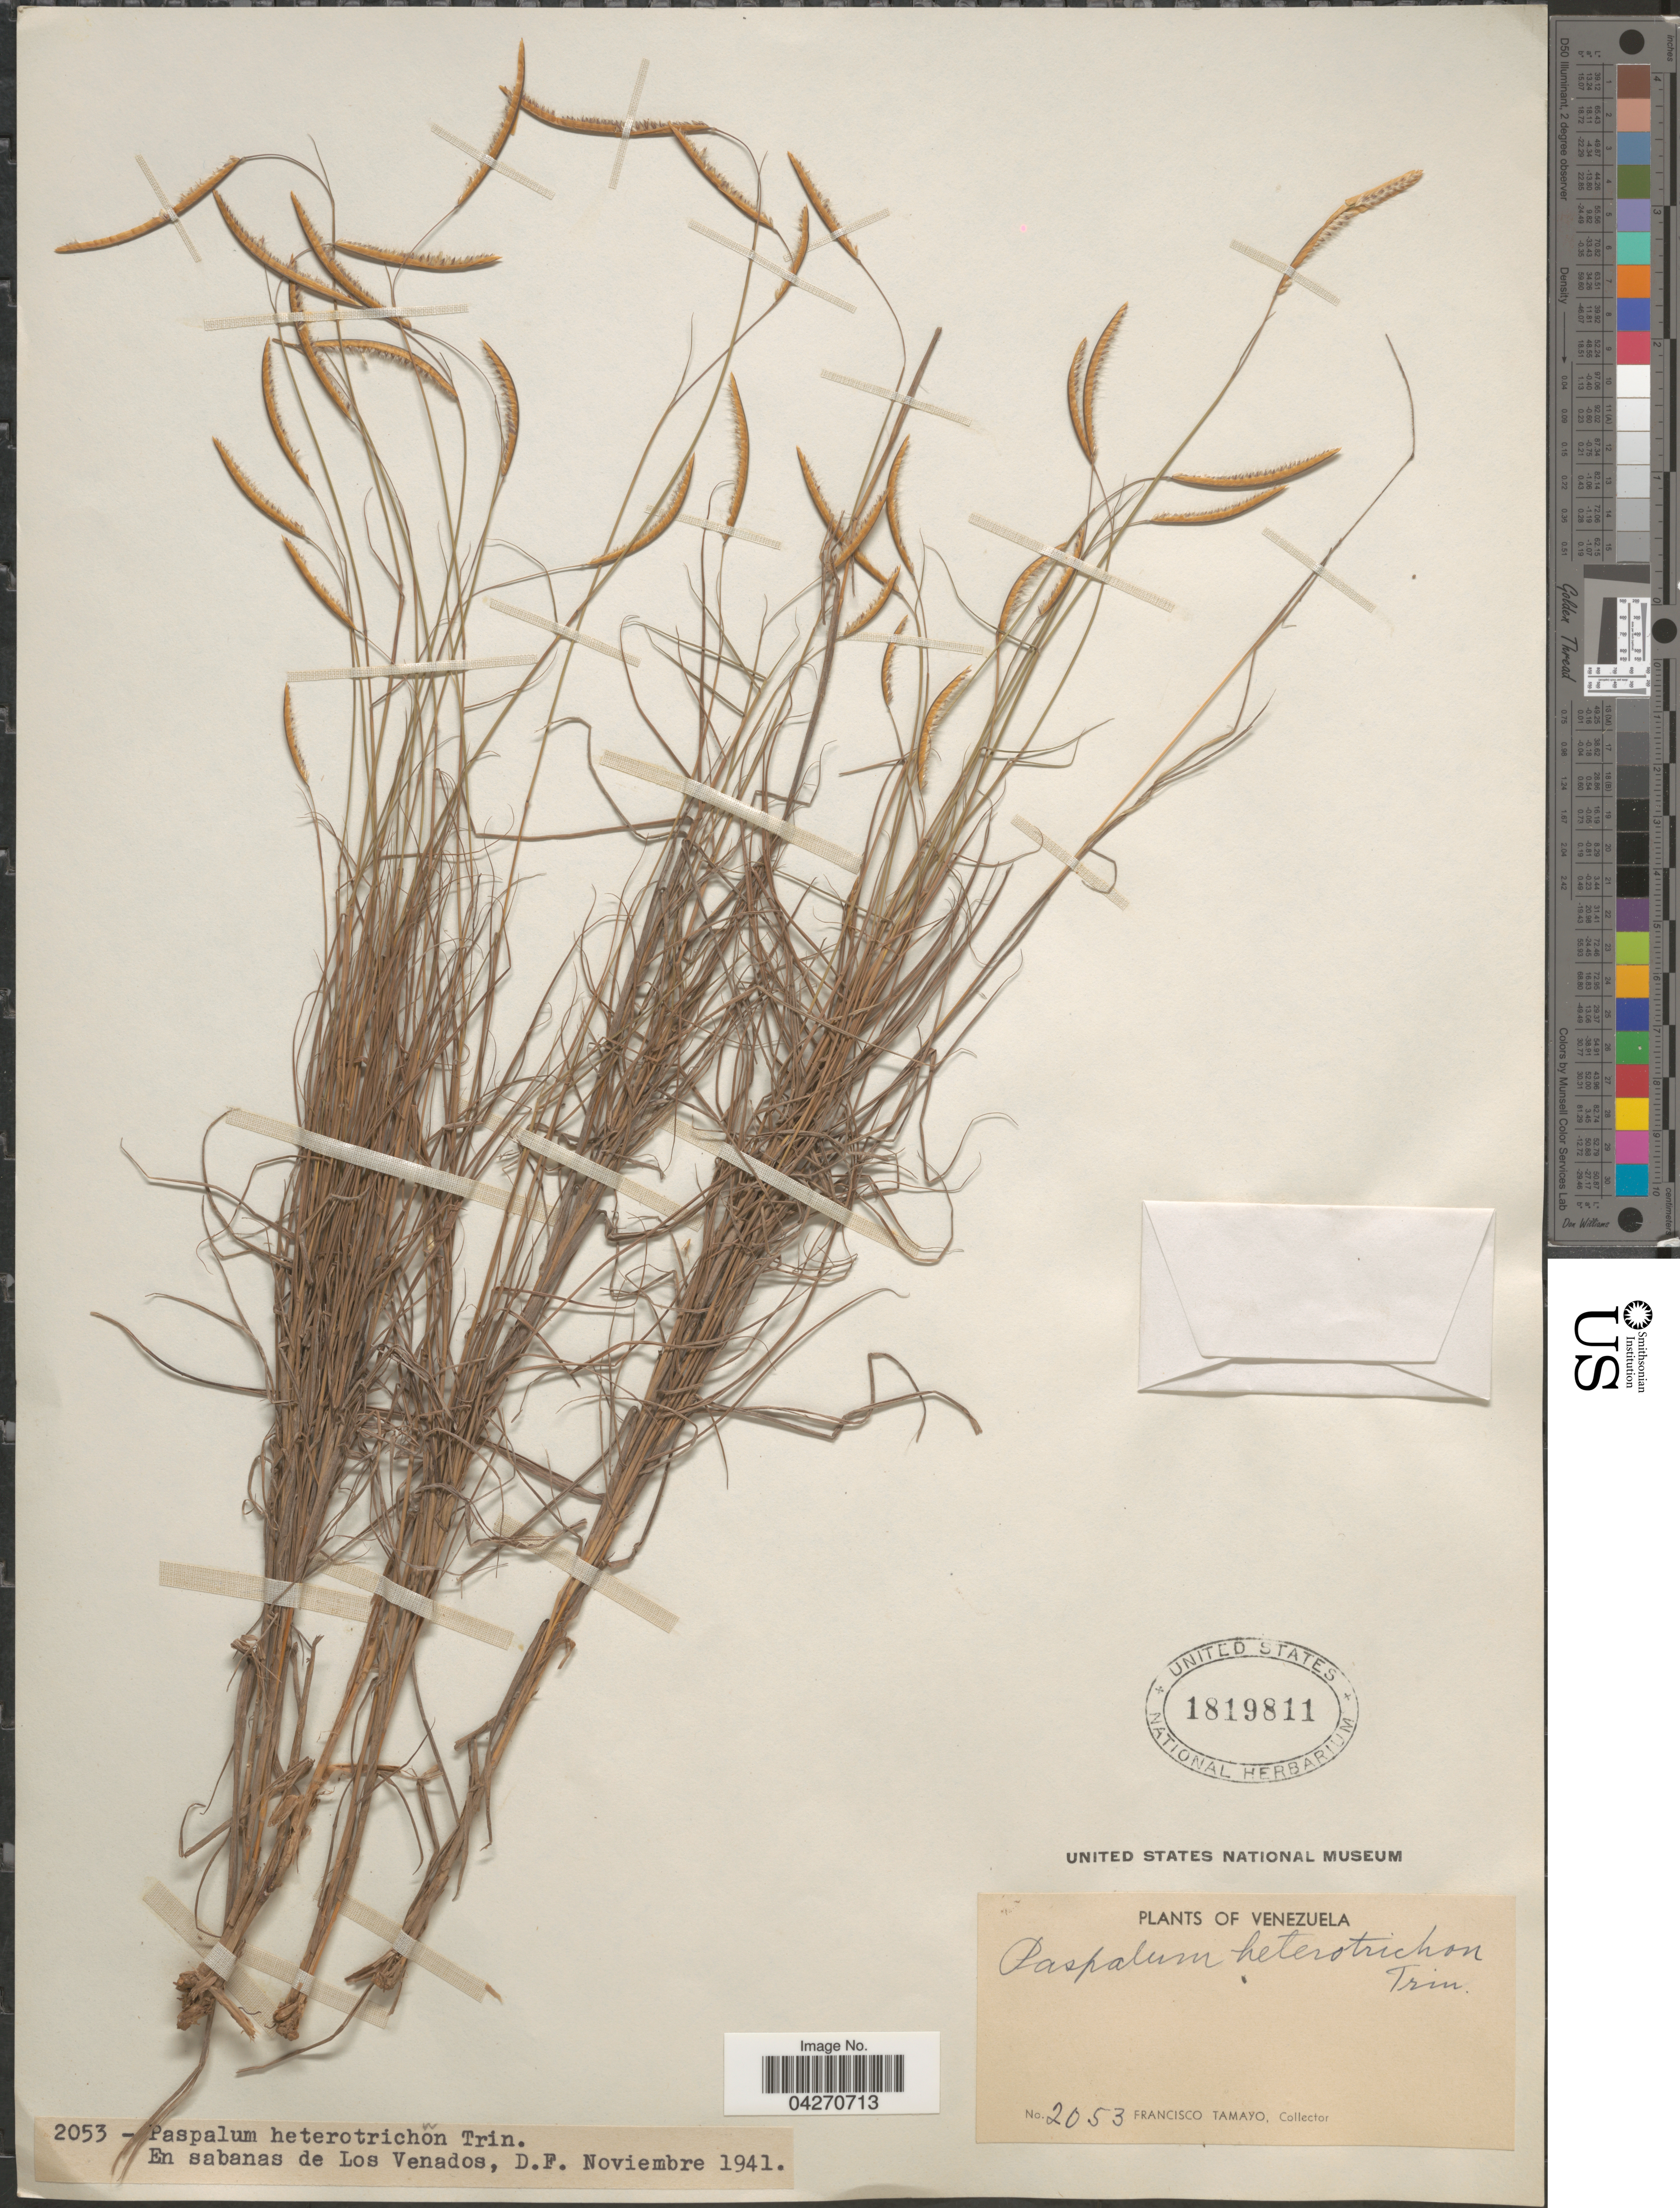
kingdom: Plantae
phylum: Tracheophyta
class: Liliopsida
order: Poales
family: Poaceae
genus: Paspalum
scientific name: Paspalum hererotrichon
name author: Trin.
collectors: F. Tamayo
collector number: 2053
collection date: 1941-11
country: Venezuela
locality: En sabanas de Los Venados, D.F.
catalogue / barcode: US 1819811